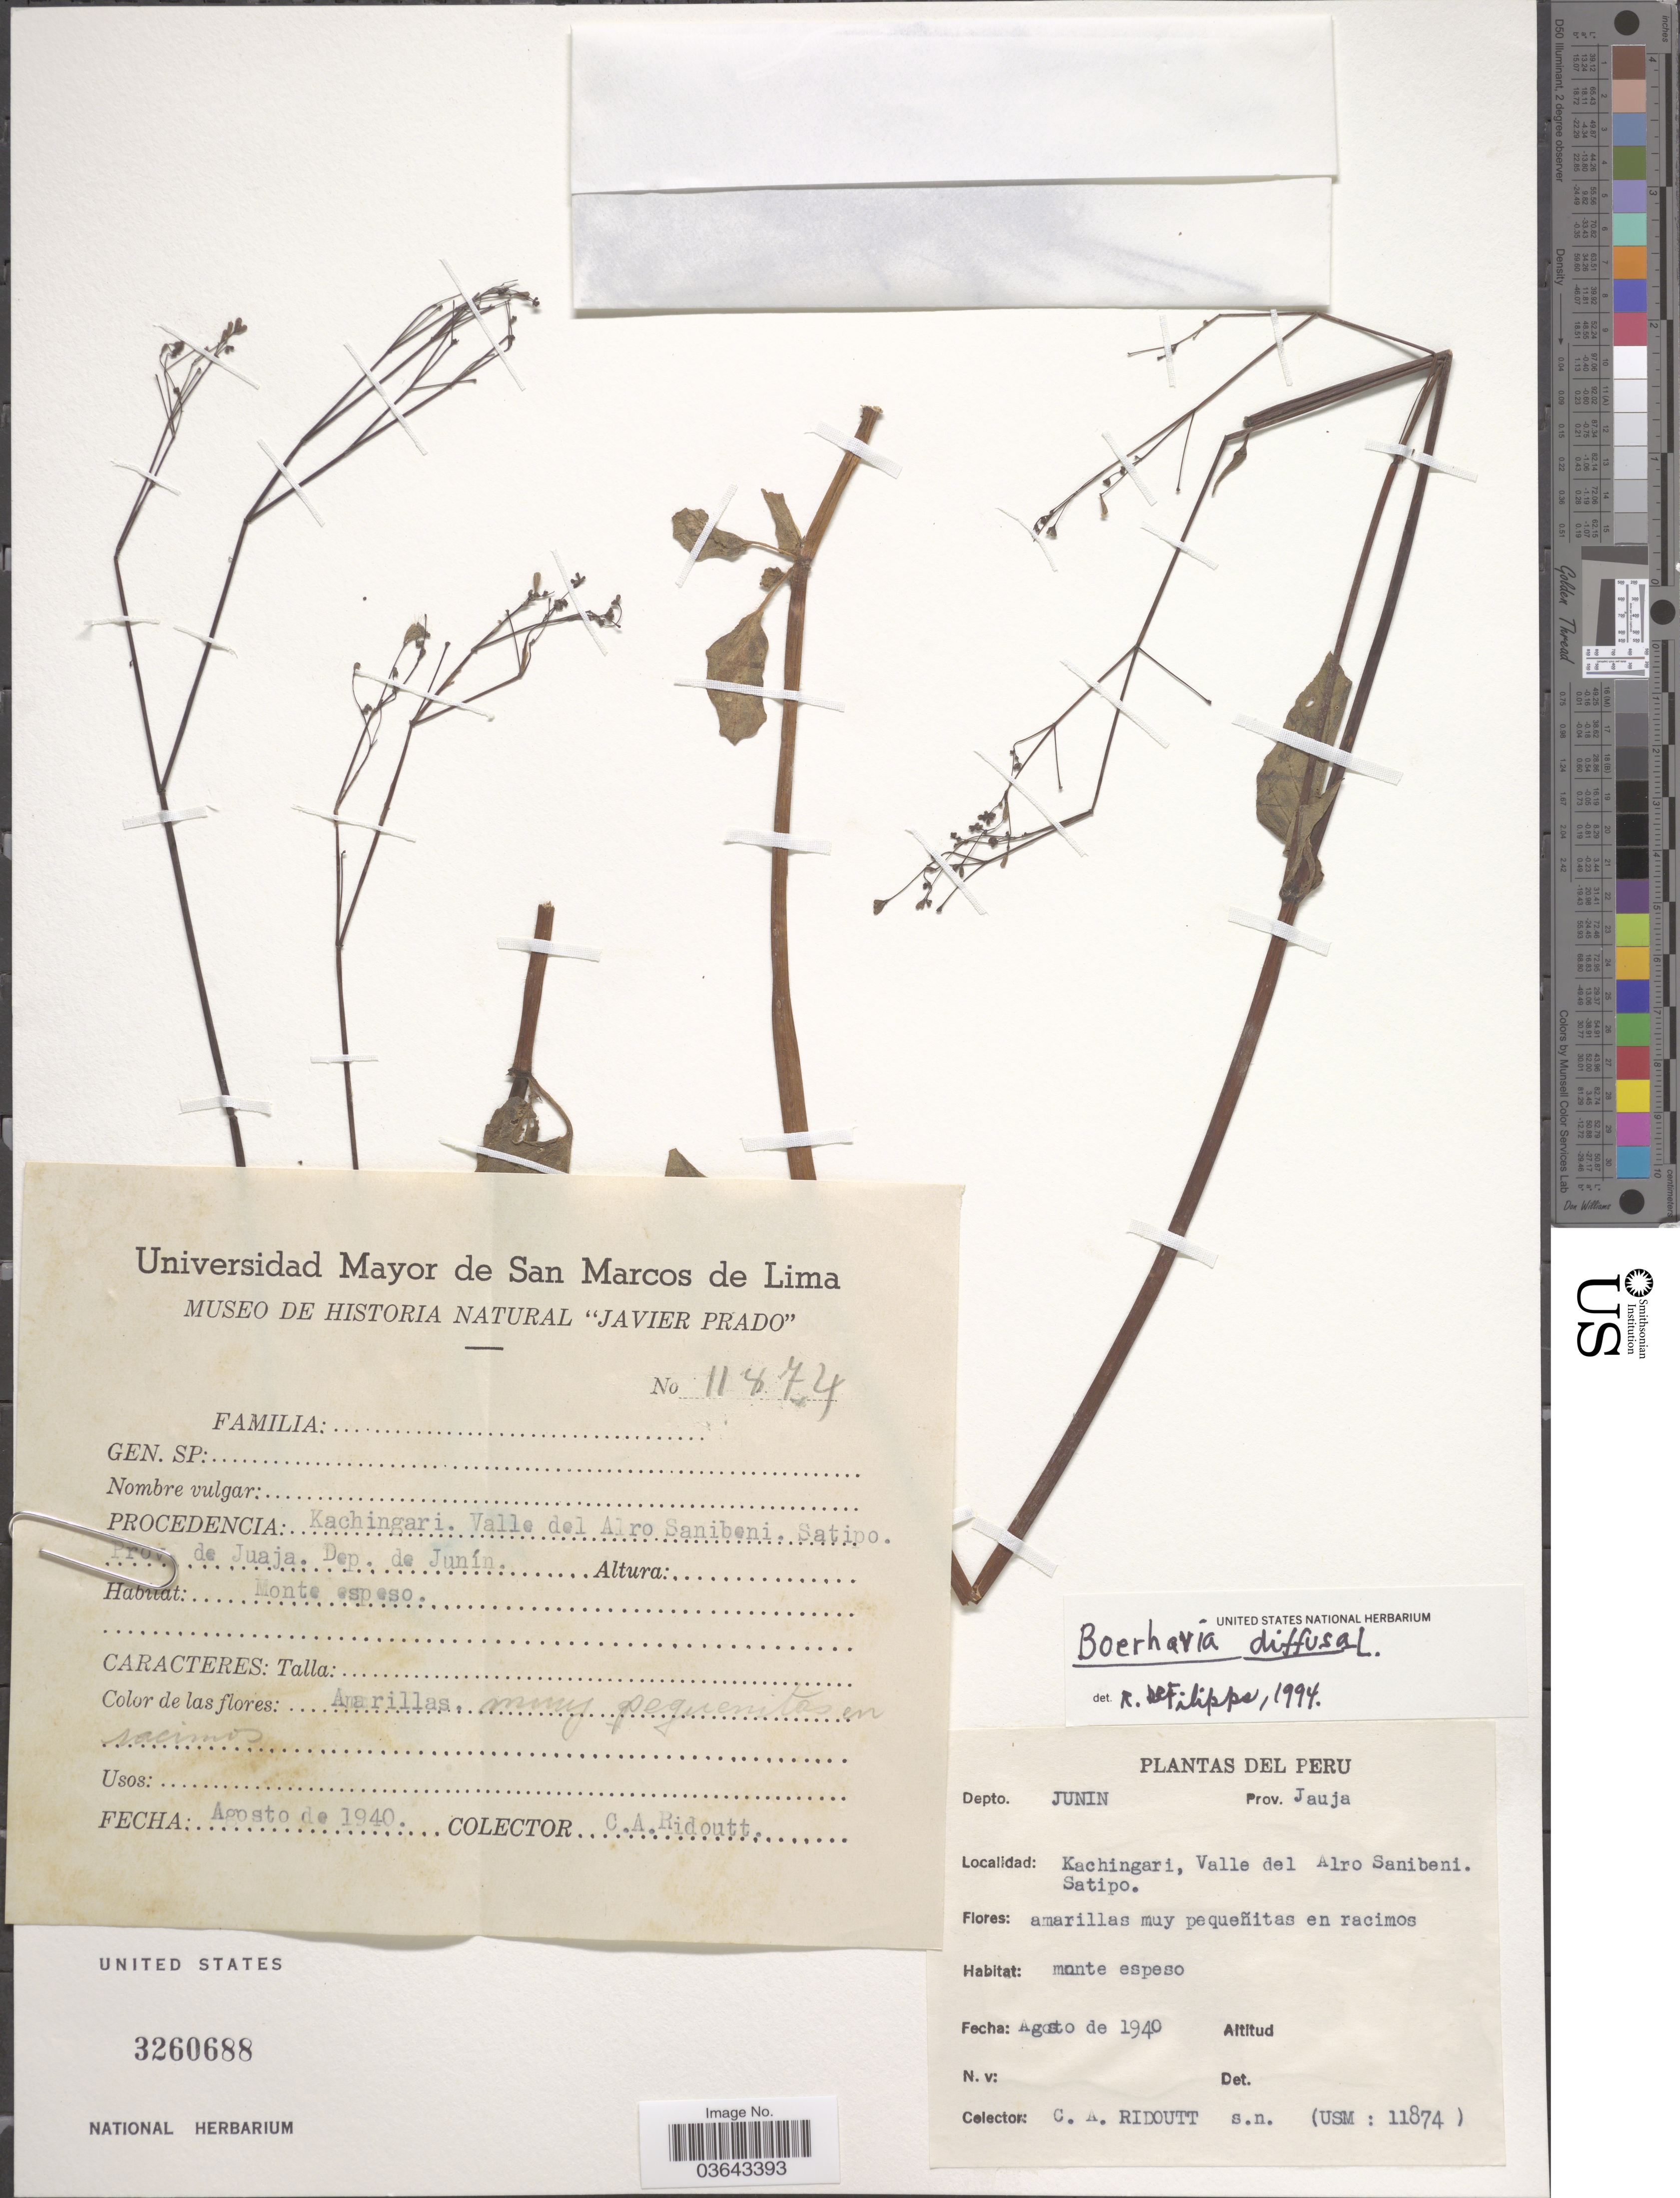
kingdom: Plantae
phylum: Tracheophyta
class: Magnoliopsida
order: Caryophyllales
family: Nyctaginaceae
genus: Boerhavia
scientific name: Boerhavia diffusa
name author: L.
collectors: C. Ridoutt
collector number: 11874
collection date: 1940-08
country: Peru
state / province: Junín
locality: Depto. Junin. Prov. Jauja. Kachingari, Valle del Alro Sanibeni. Satipo.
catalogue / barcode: US 3260688